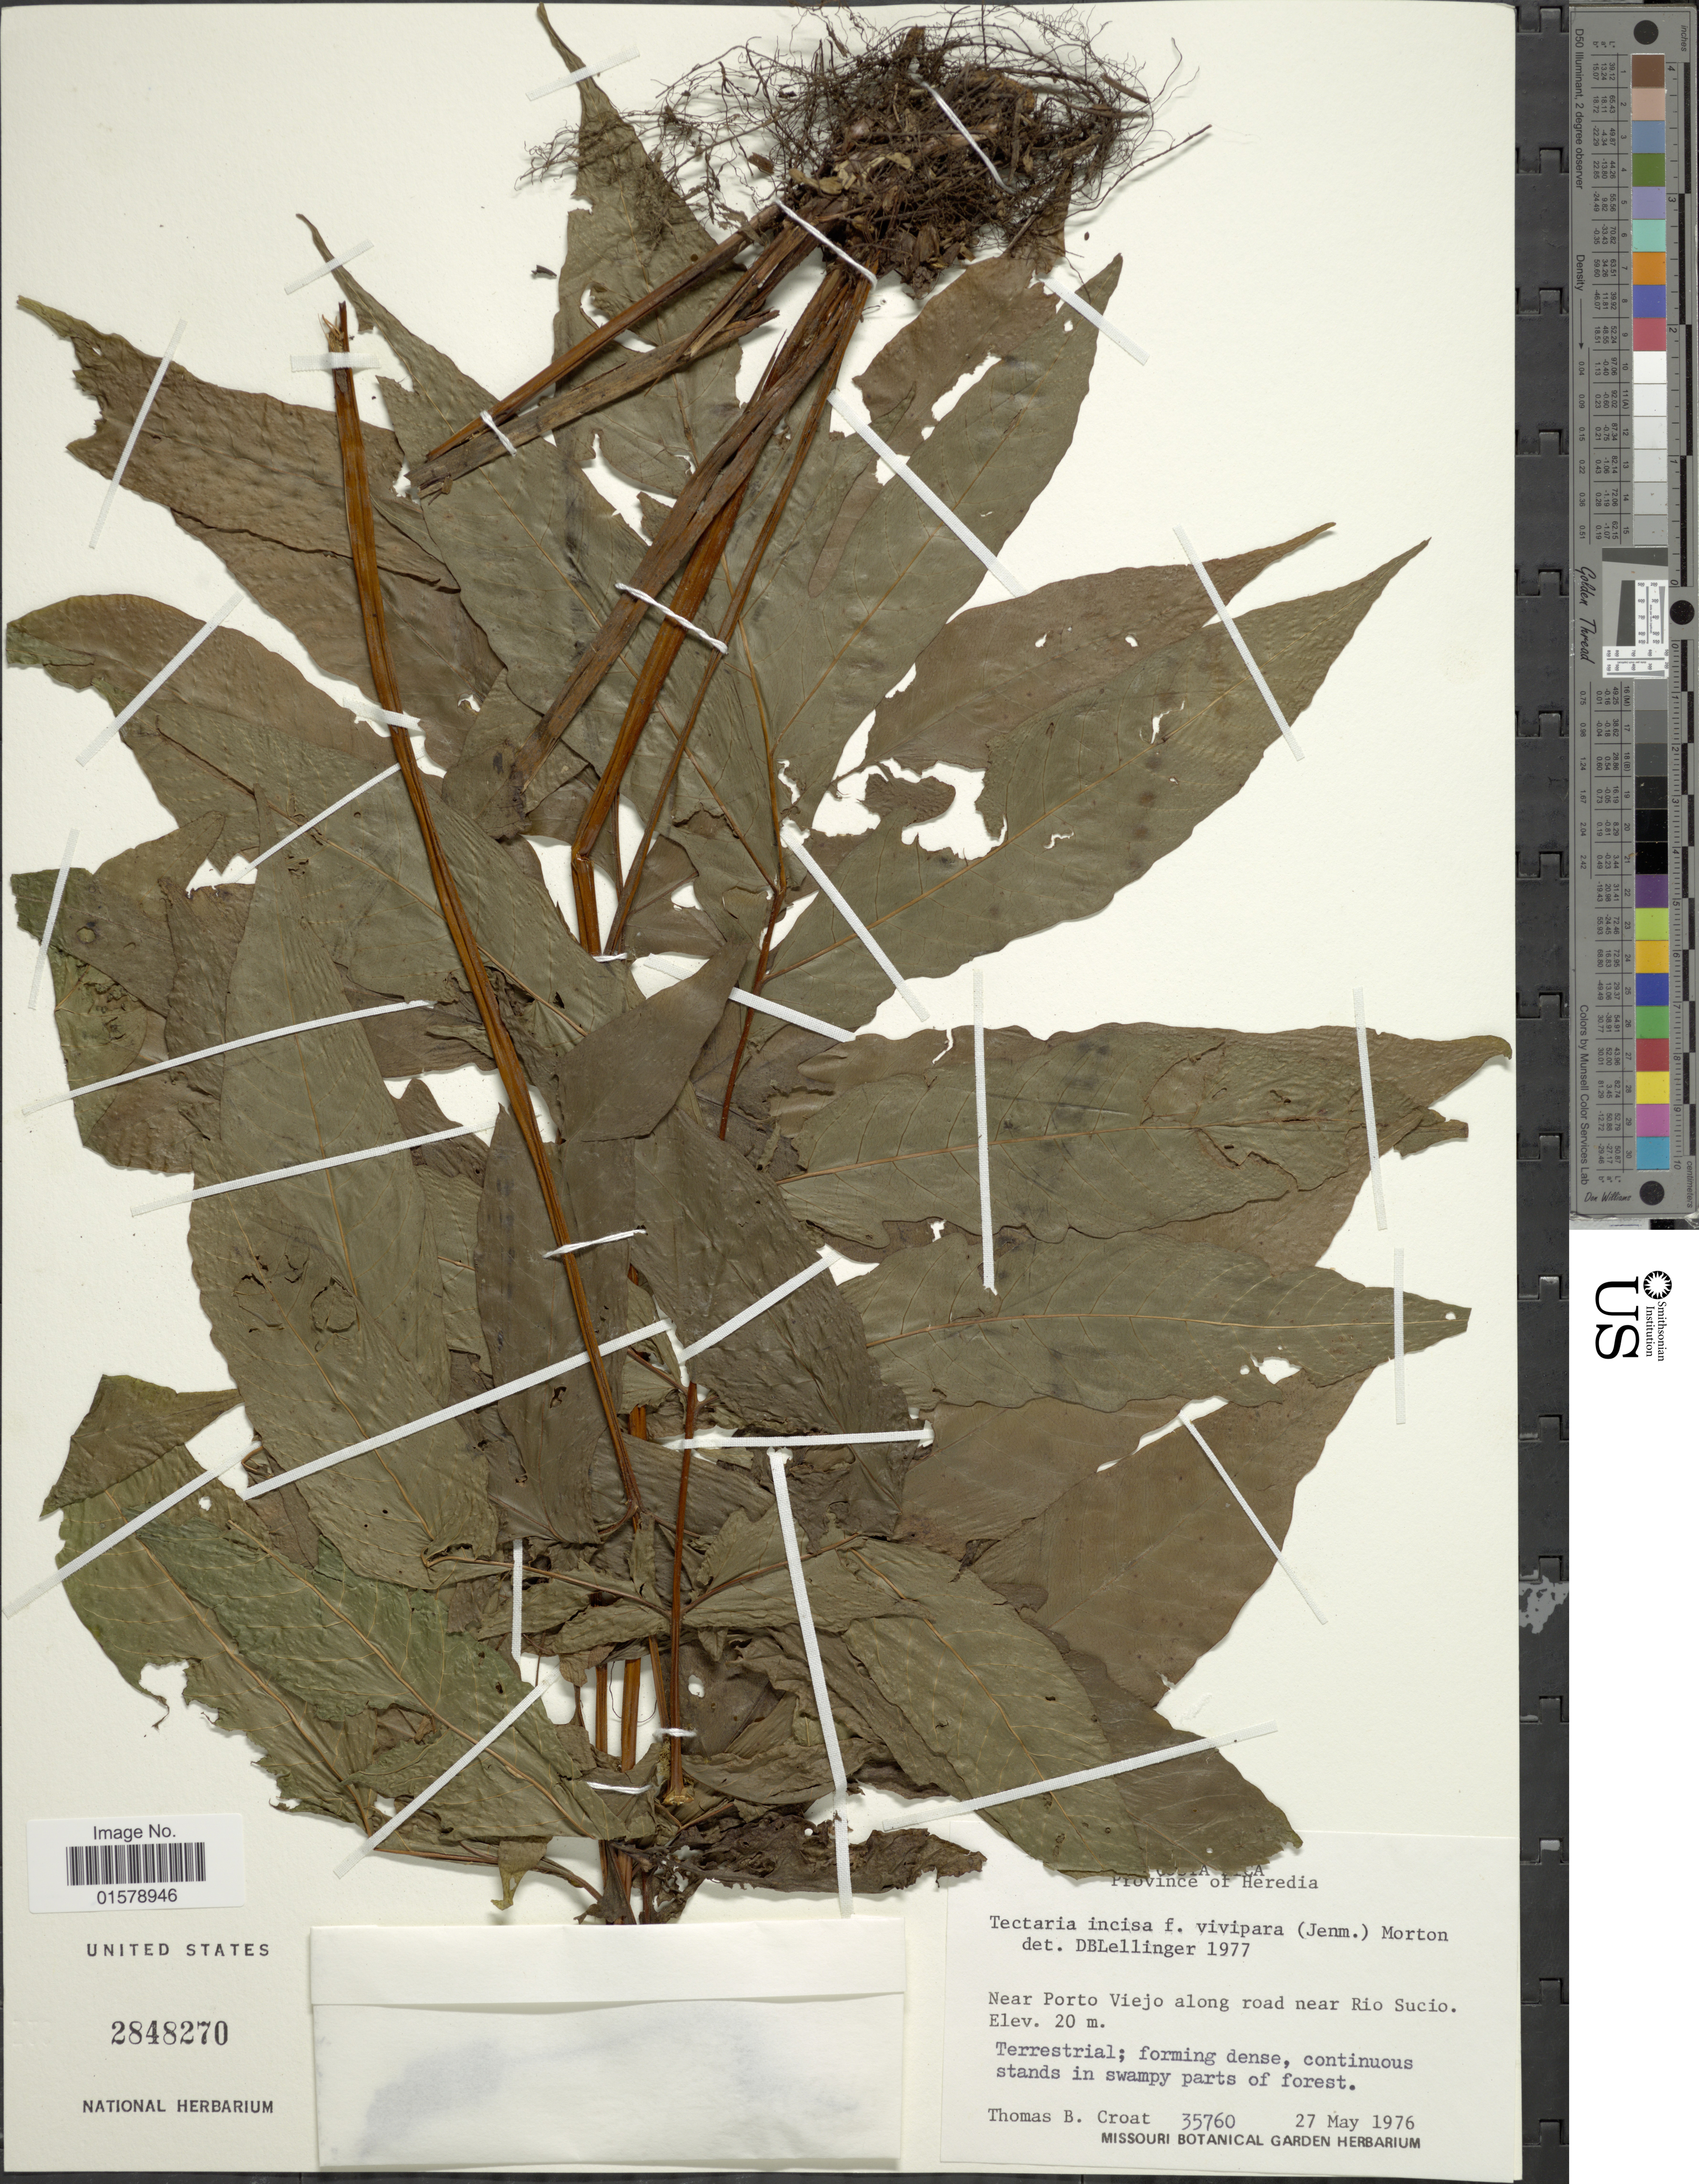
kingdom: Plantae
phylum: Tracheophyta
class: Polypodiopsida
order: Polypodiales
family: Tectariaceae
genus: Tectaria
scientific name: Tectaria vivipara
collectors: T. B. Croat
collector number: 35760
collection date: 1976-05-27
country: Costa Rica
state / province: Heredia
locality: Near Porto Viejo along road near Rio Sucio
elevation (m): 20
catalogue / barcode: US 2848270